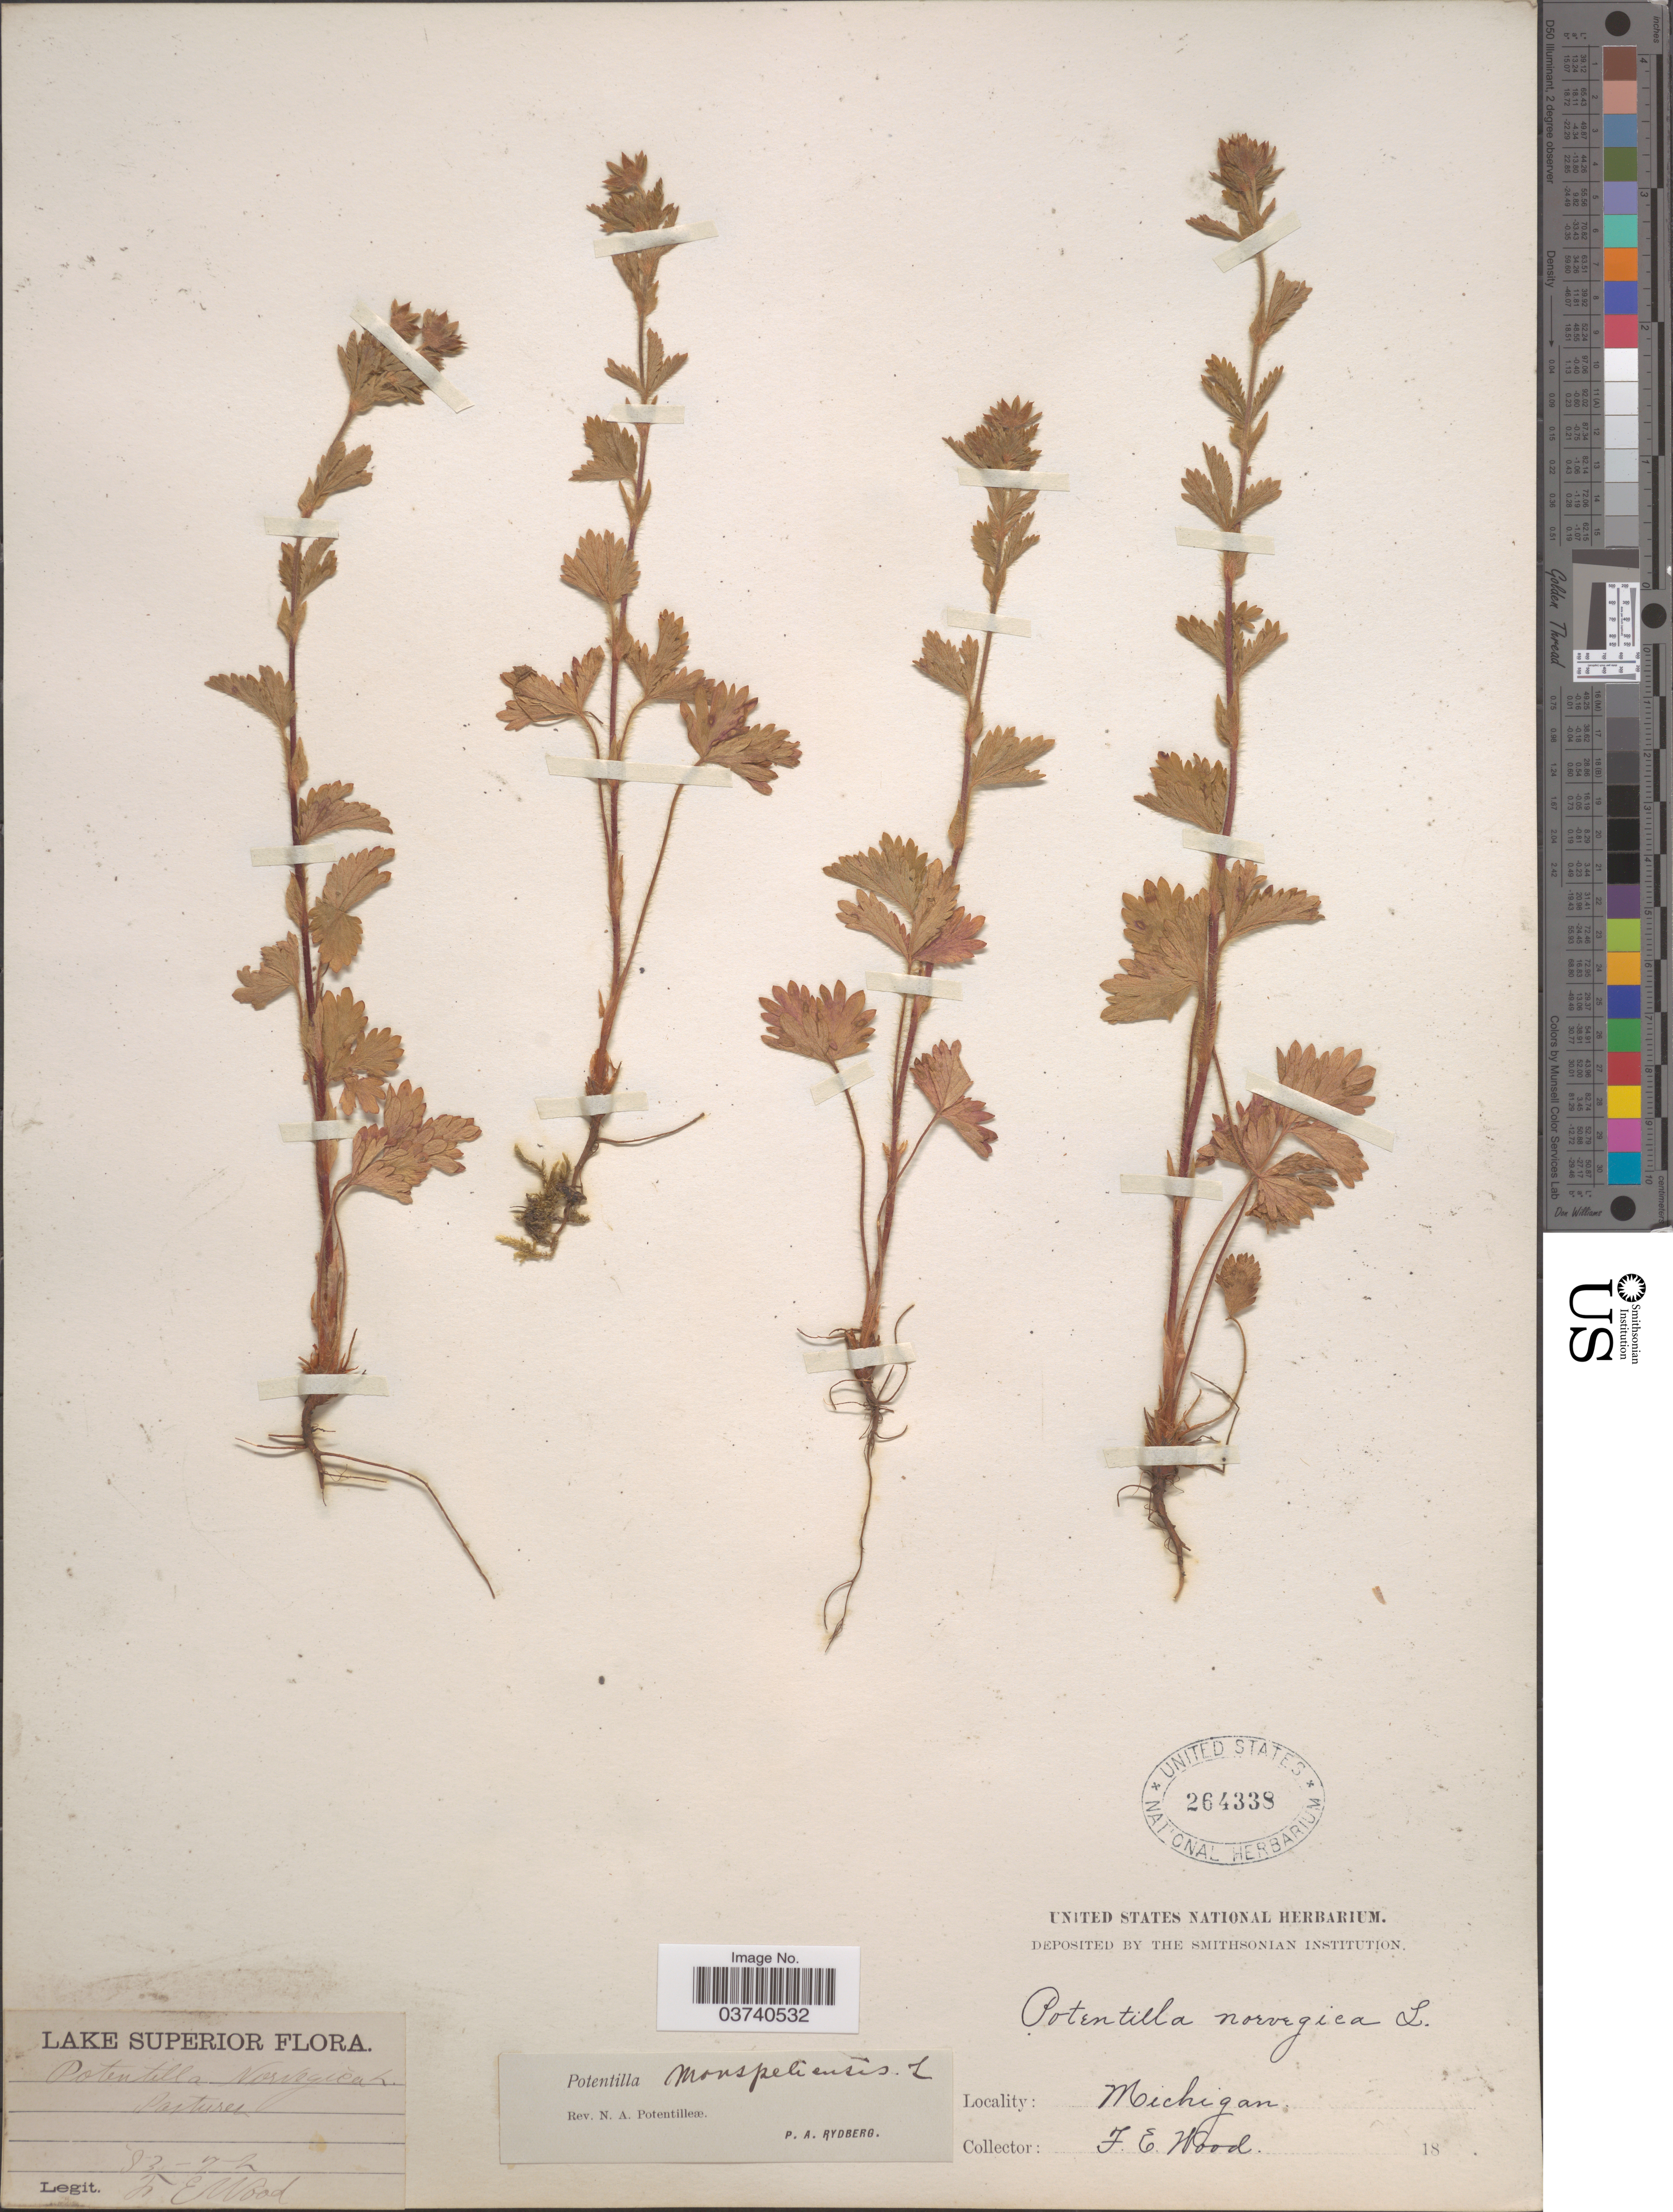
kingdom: Plantae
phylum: Tracheophyta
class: Magnoliopsida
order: Rosales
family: Rosaceae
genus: Potentilla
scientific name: Potentilla norvegica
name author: L.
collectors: F. Wood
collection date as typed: Transcribed d/m/y: 7/2/83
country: United States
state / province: Michigan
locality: Lake Superior. Pastures.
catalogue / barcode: US 264338